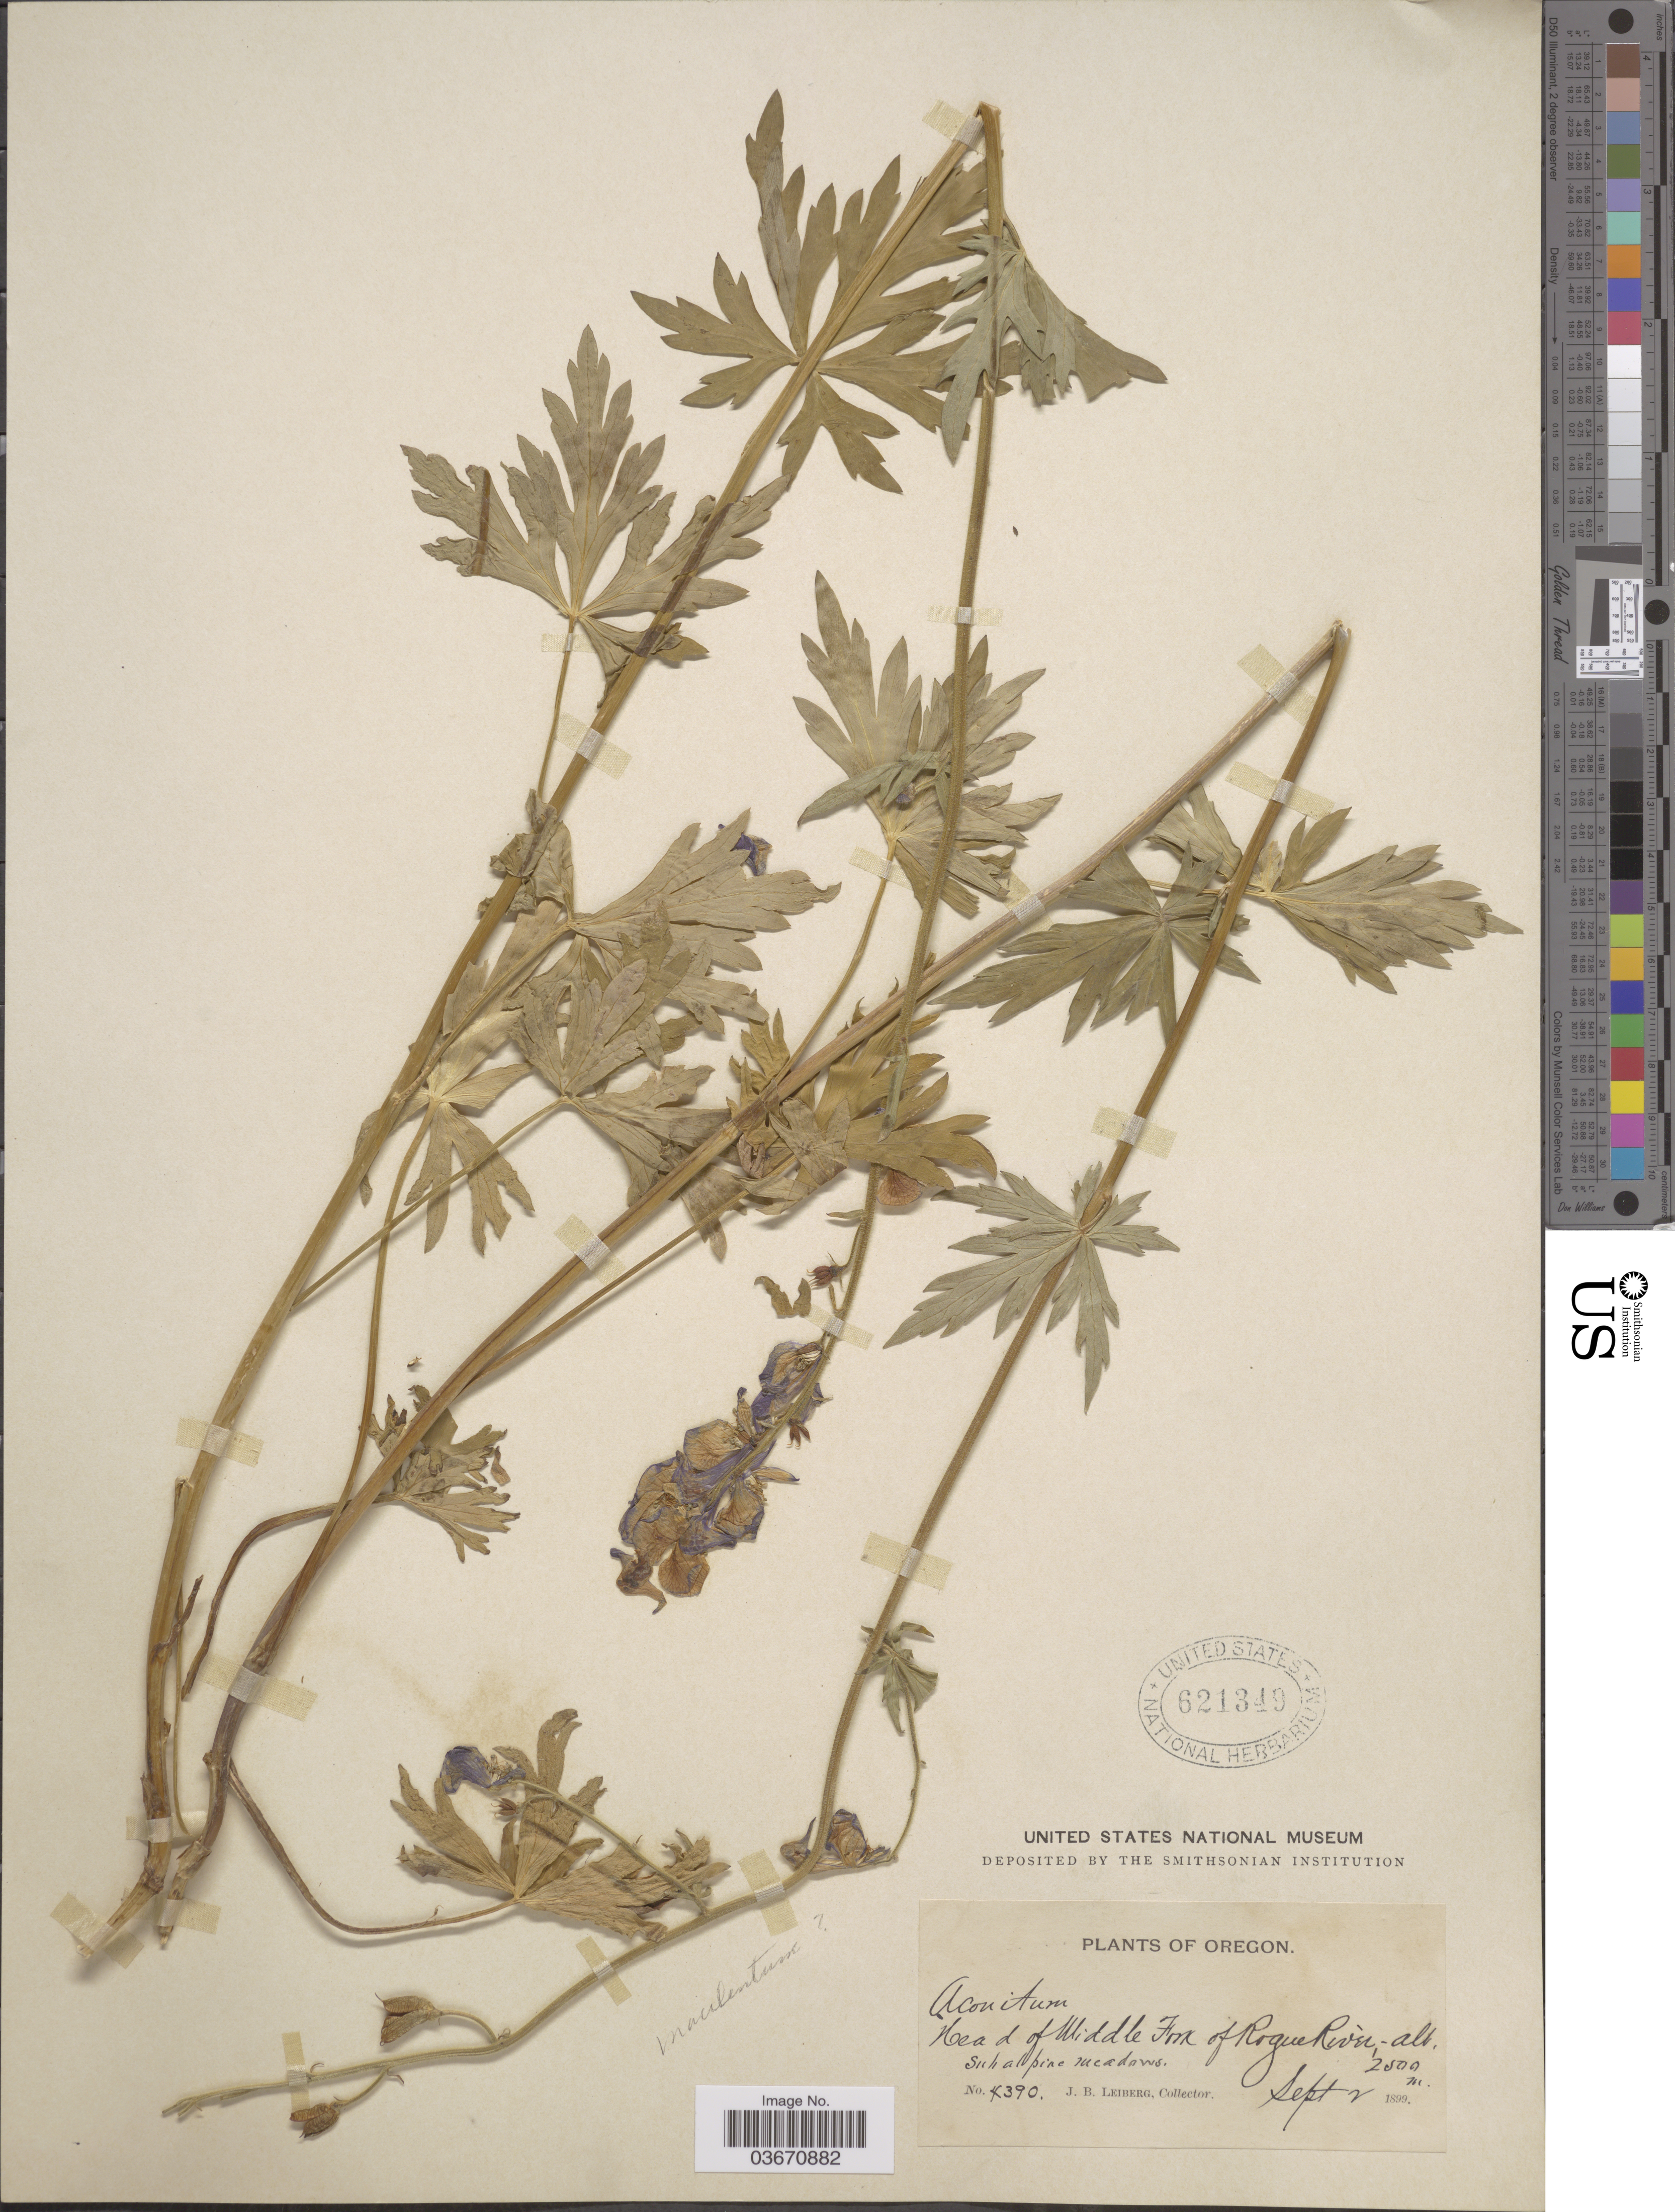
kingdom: Plantae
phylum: Tracheophyta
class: Magnoliopsida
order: Ranunculales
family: Ranunculaceae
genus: Aconitum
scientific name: Aconitum macilentum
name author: Greene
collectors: J. B. Leiberg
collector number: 4390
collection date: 1899-09-02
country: United States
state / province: Oregon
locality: Head of Middle Fork of Rogue River.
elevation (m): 2500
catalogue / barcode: US 621349